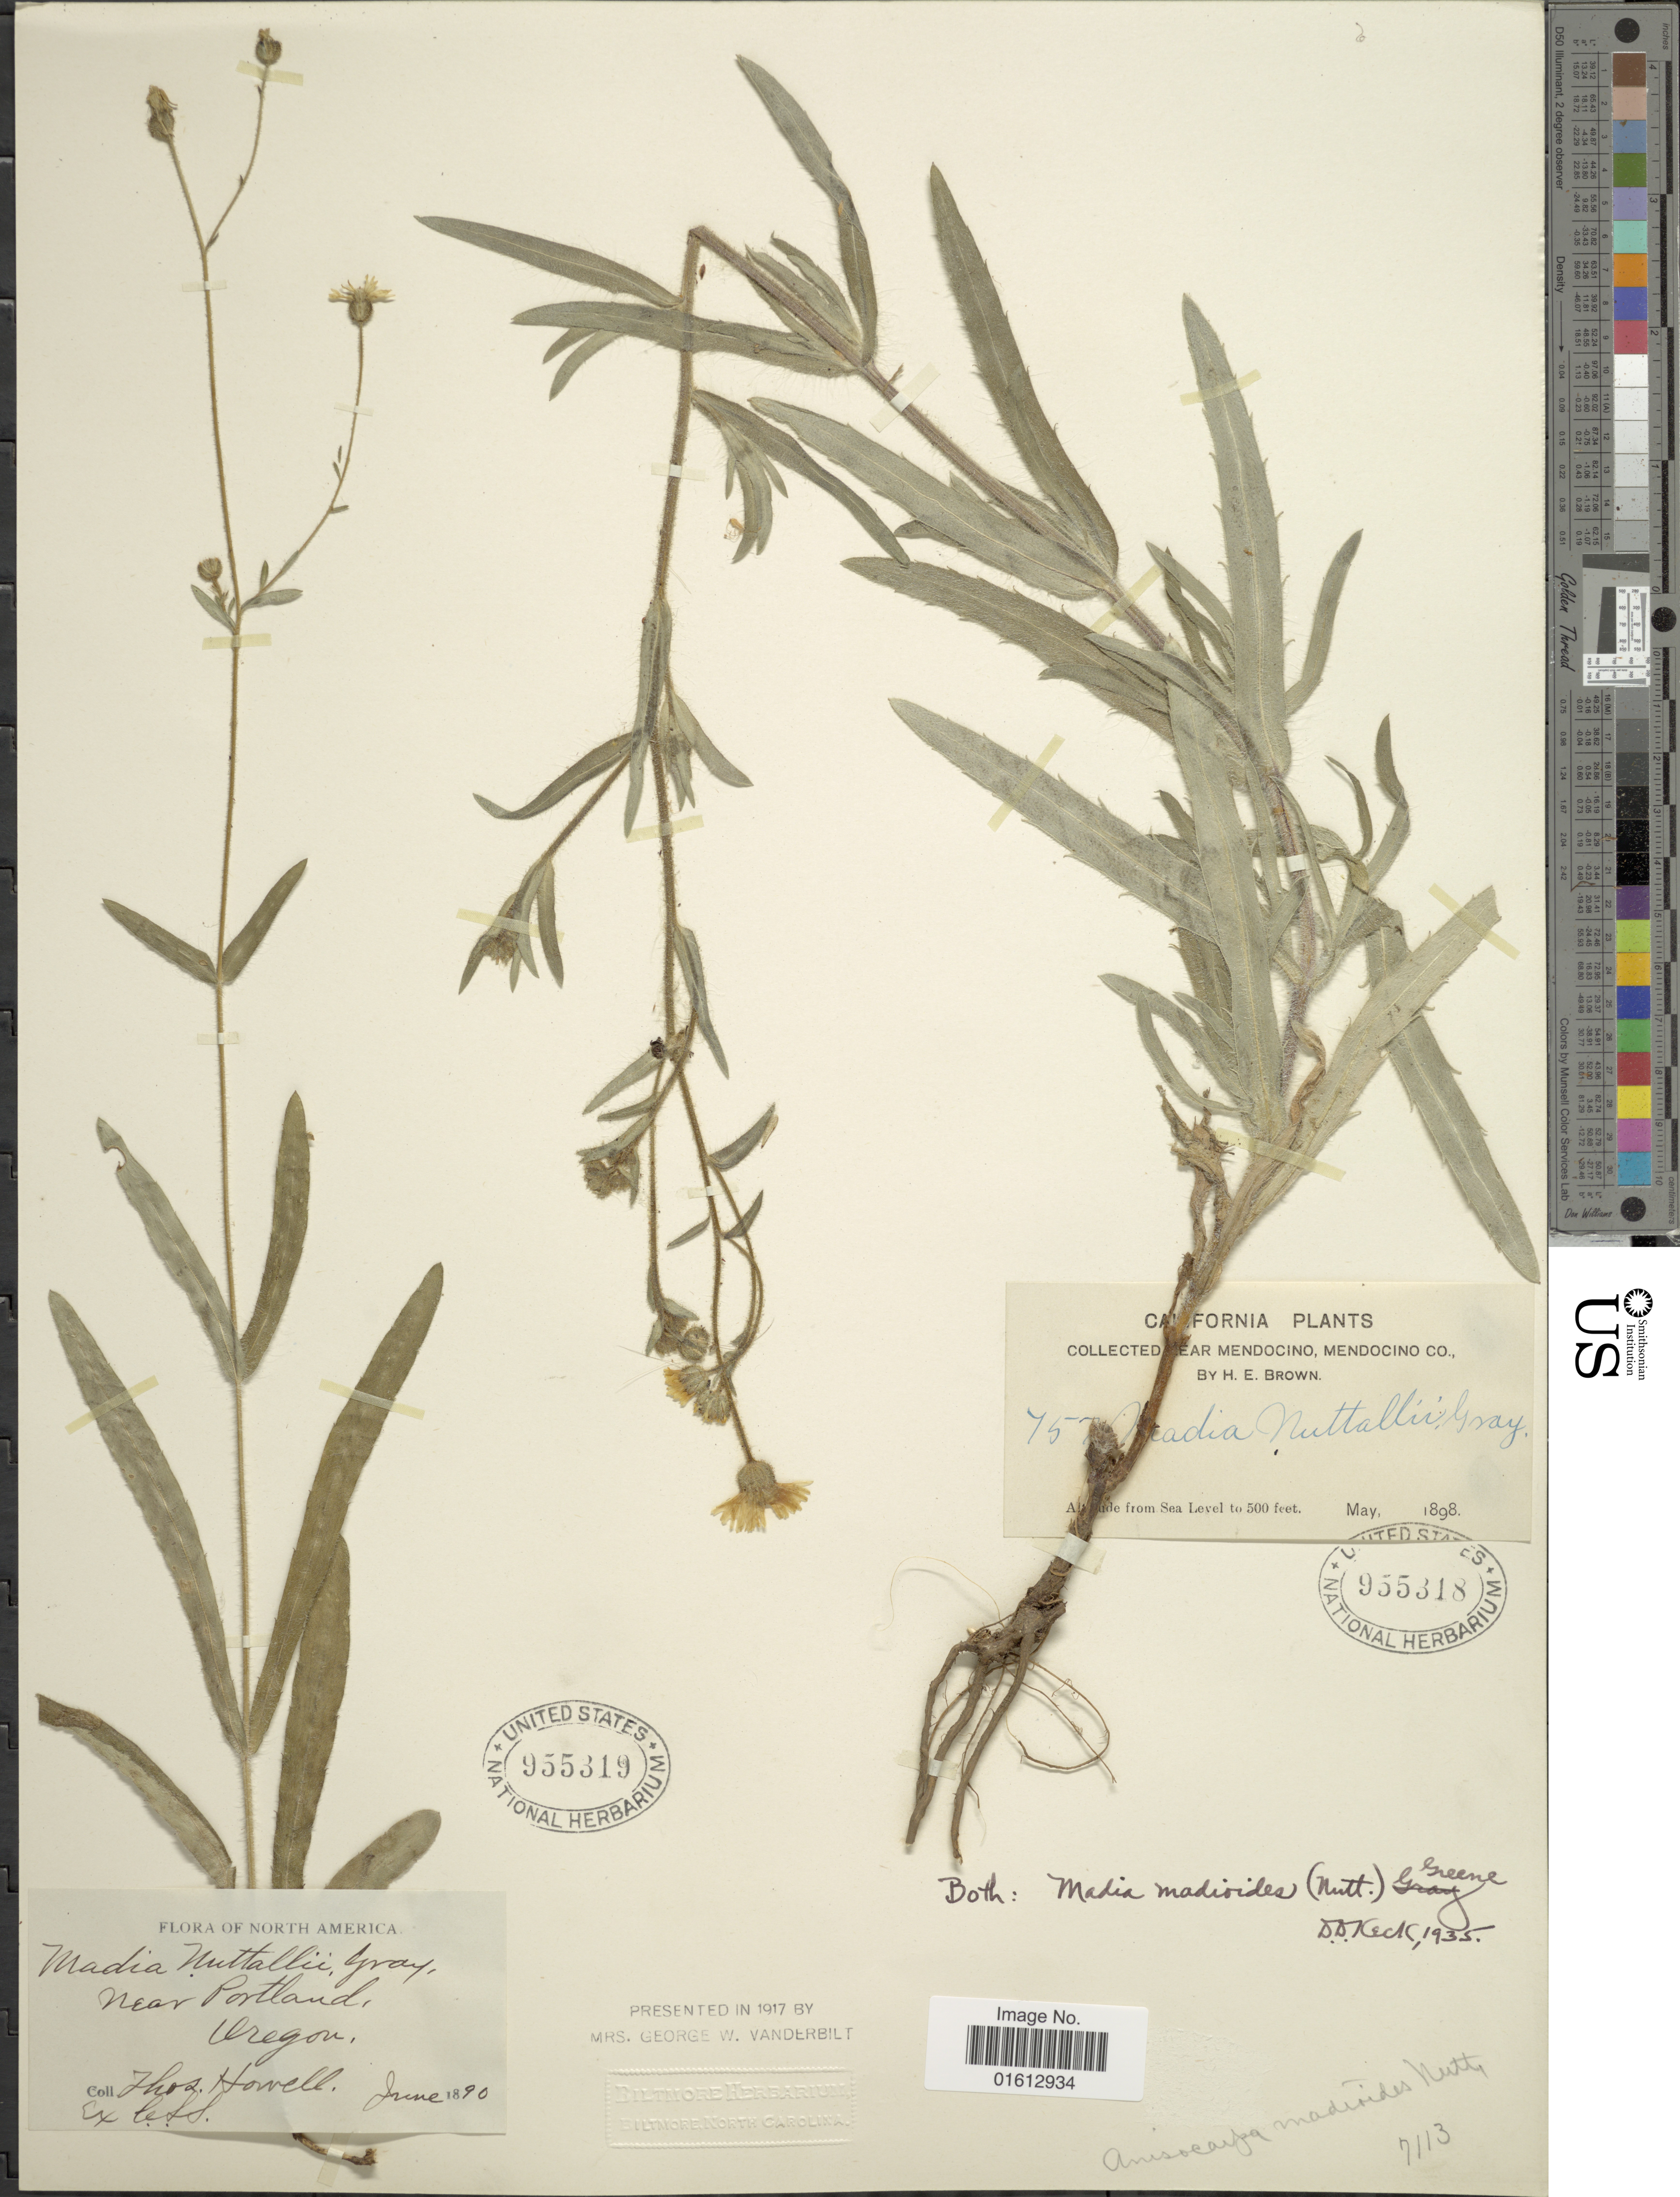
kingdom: Plantae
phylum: Tracheophyta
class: Magnoliopsida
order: Asterales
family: Asteraceae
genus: Madia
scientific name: Madia madioides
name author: (Nutt.) Greene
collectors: T. Howell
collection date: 1890-06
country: United States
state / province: Oregon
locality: North America, near Portland, Oregon.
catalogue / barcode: US 955319